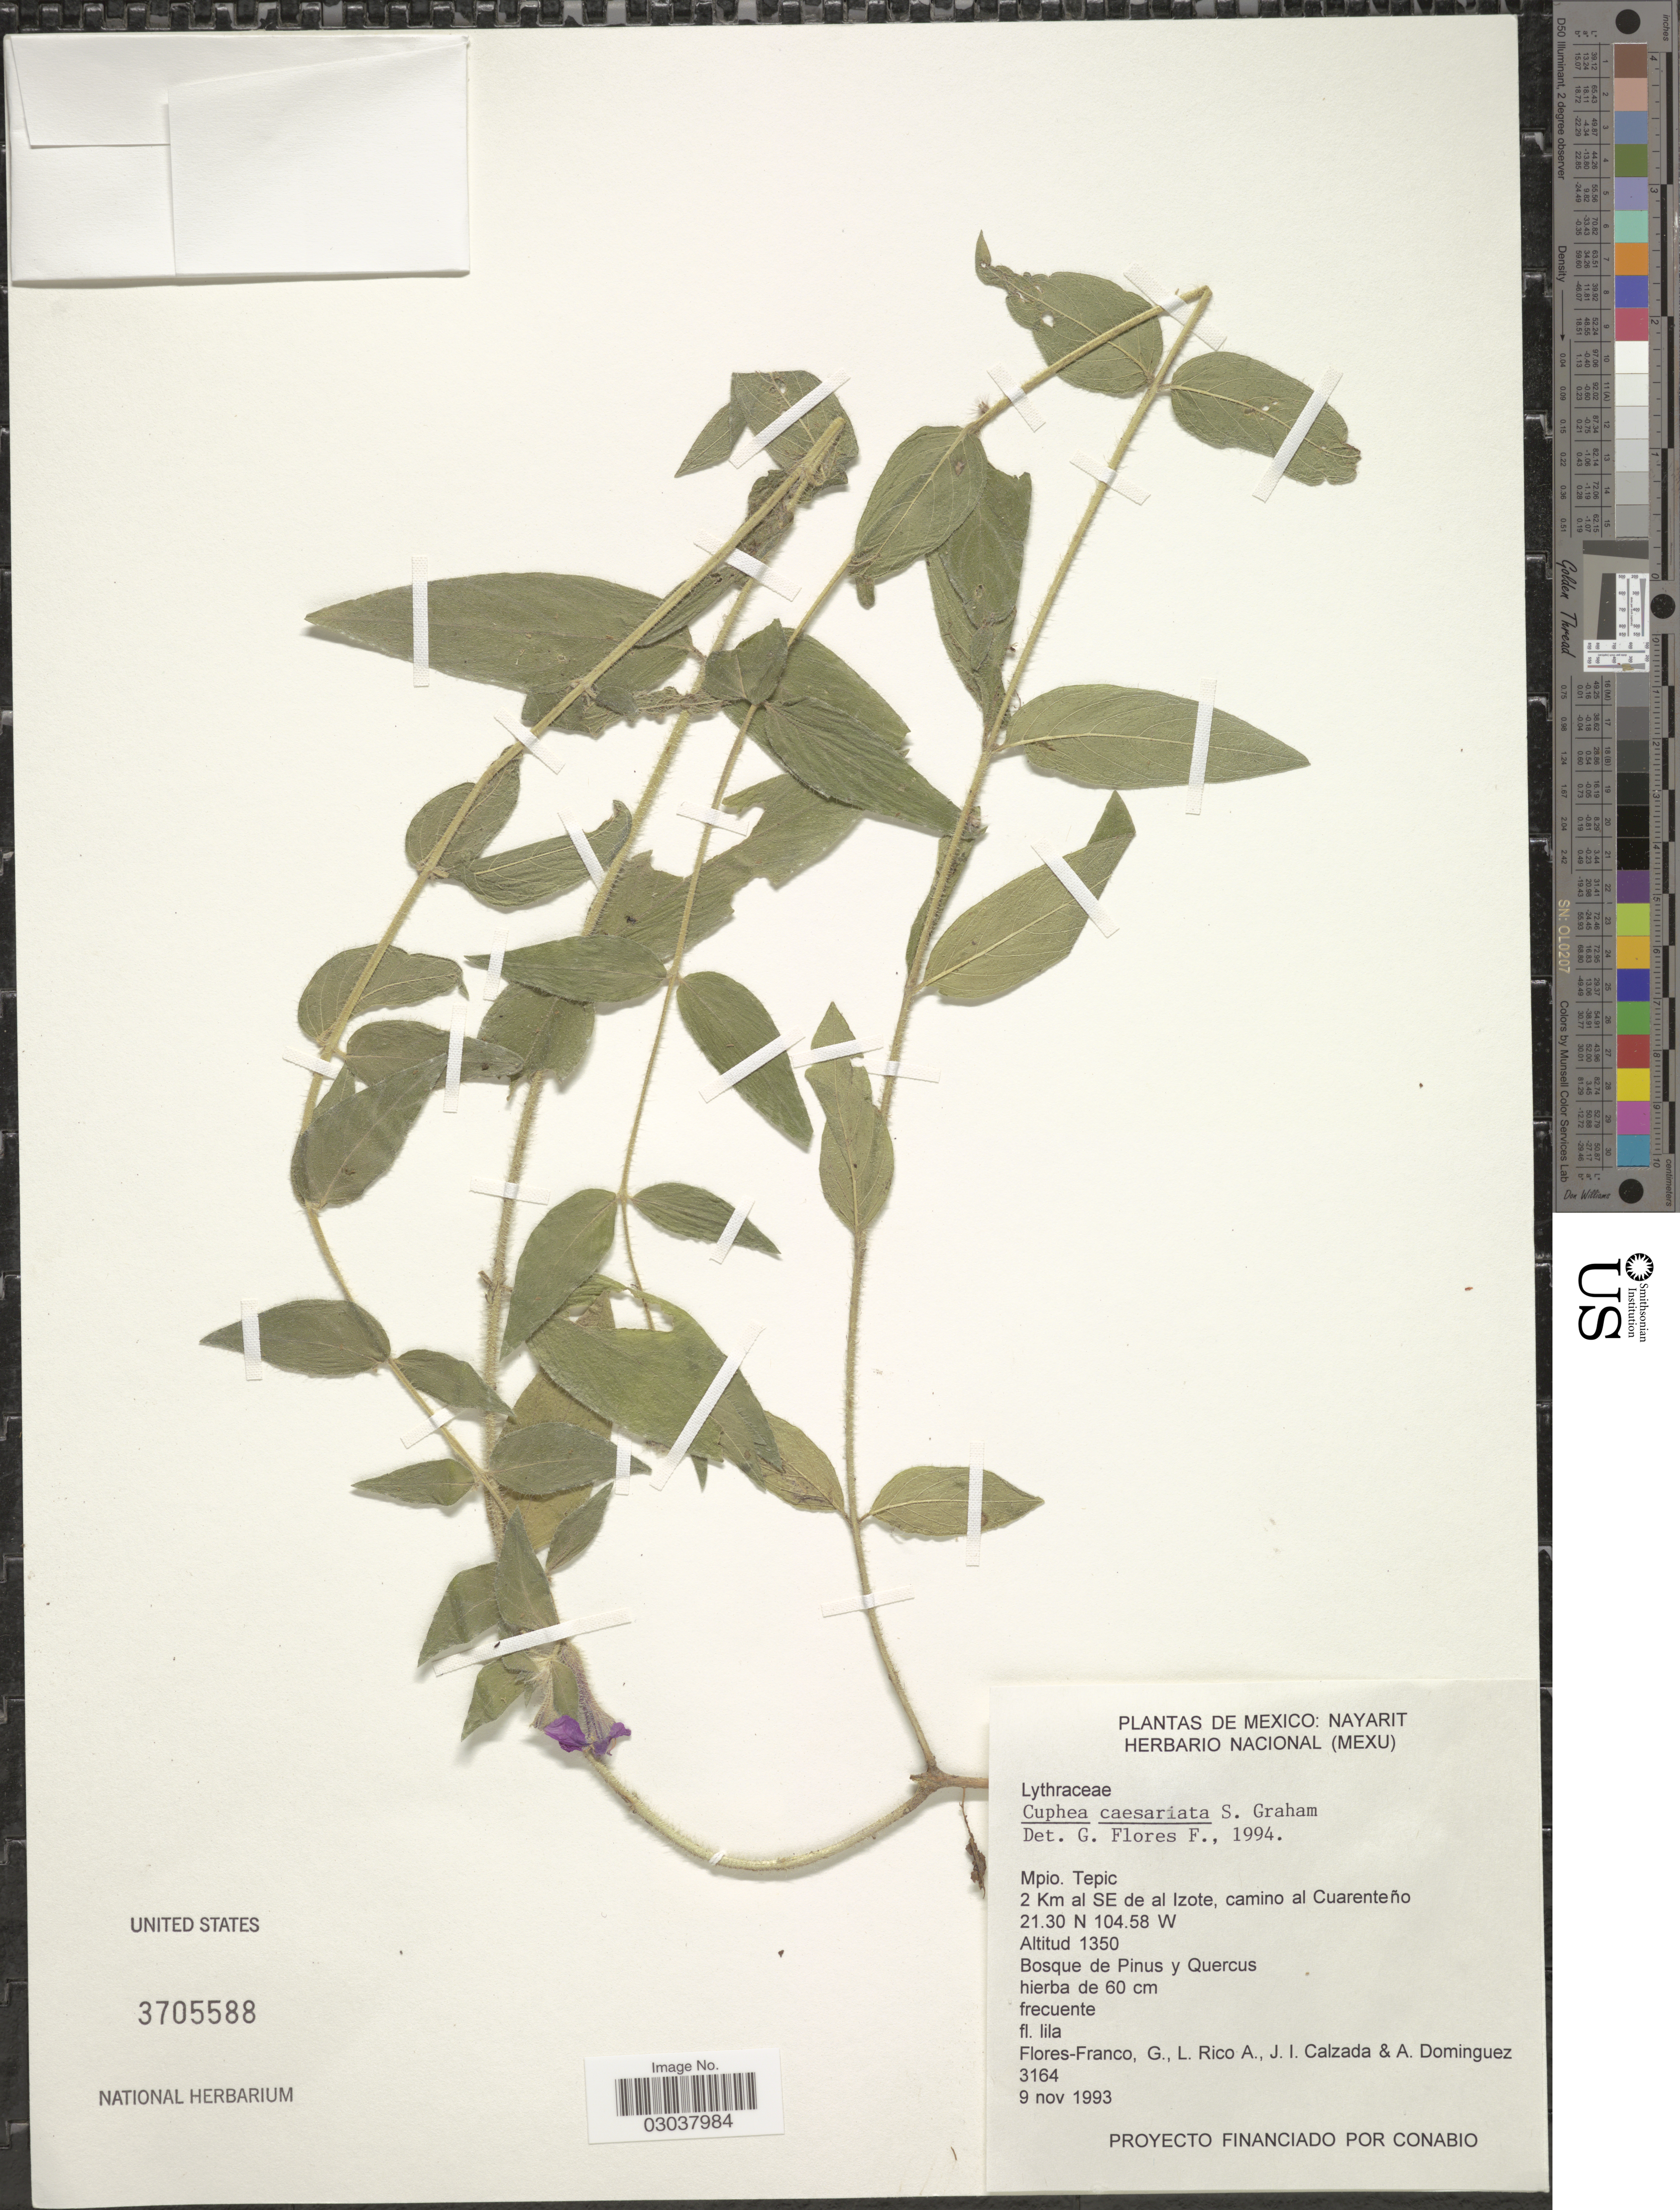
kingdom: Plantae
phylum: Tracheophyta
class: Magnoliopsida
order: Myrtales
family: Lythraceae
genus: Cuphea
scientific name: Cuphea caesariata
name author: S.A. Graham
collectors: G. Flores F., M. Rico Arce, J. I. Calzada & A. Dominguez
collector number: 3164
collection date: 1993-11-09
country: Mexico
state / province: Nayarit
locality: Mpio. Tepic. 2 Km al SE de al Izote, camino al Cuarenteño.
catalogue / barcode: US 3705588